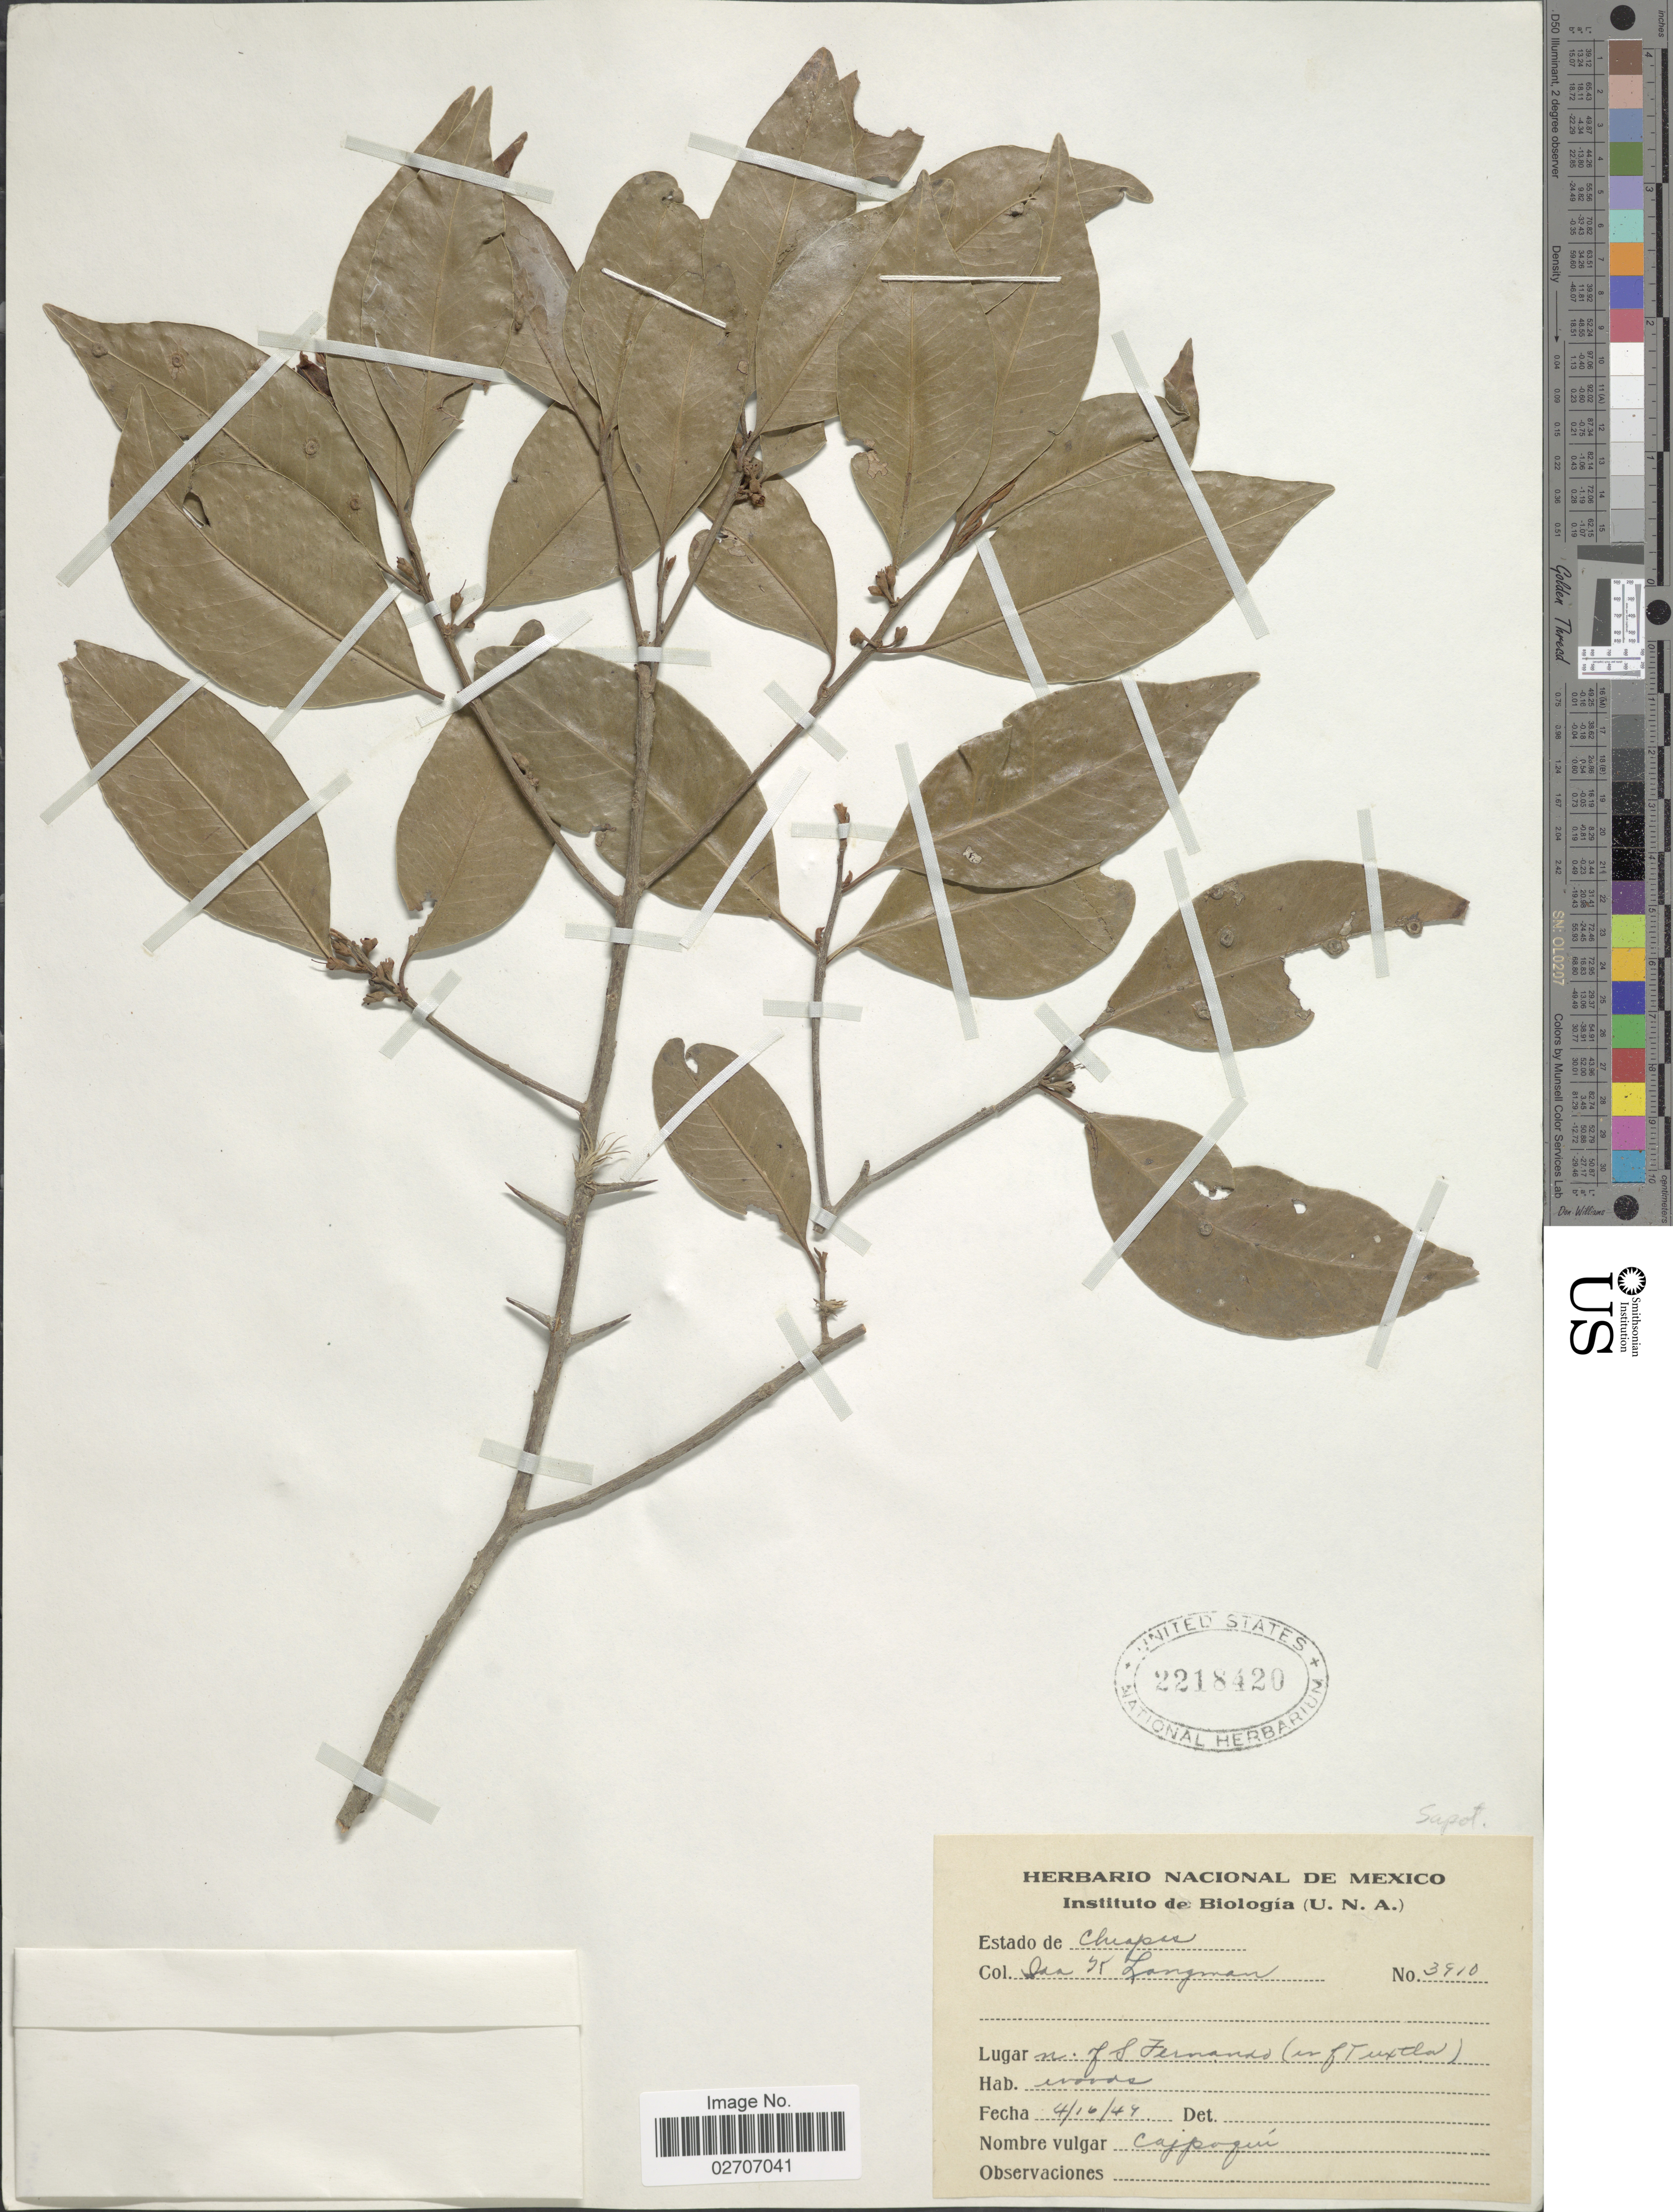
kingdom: Plantae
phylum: Tracheophyta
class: Magnoliopsida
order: Ericales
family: Sapotaceae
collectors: I. K. Langman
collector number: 3910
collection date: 1947-04-16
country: Mexico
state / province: Chiapas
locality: N. of Fernando ( n of Tuxtla)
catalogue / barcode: US 2218420